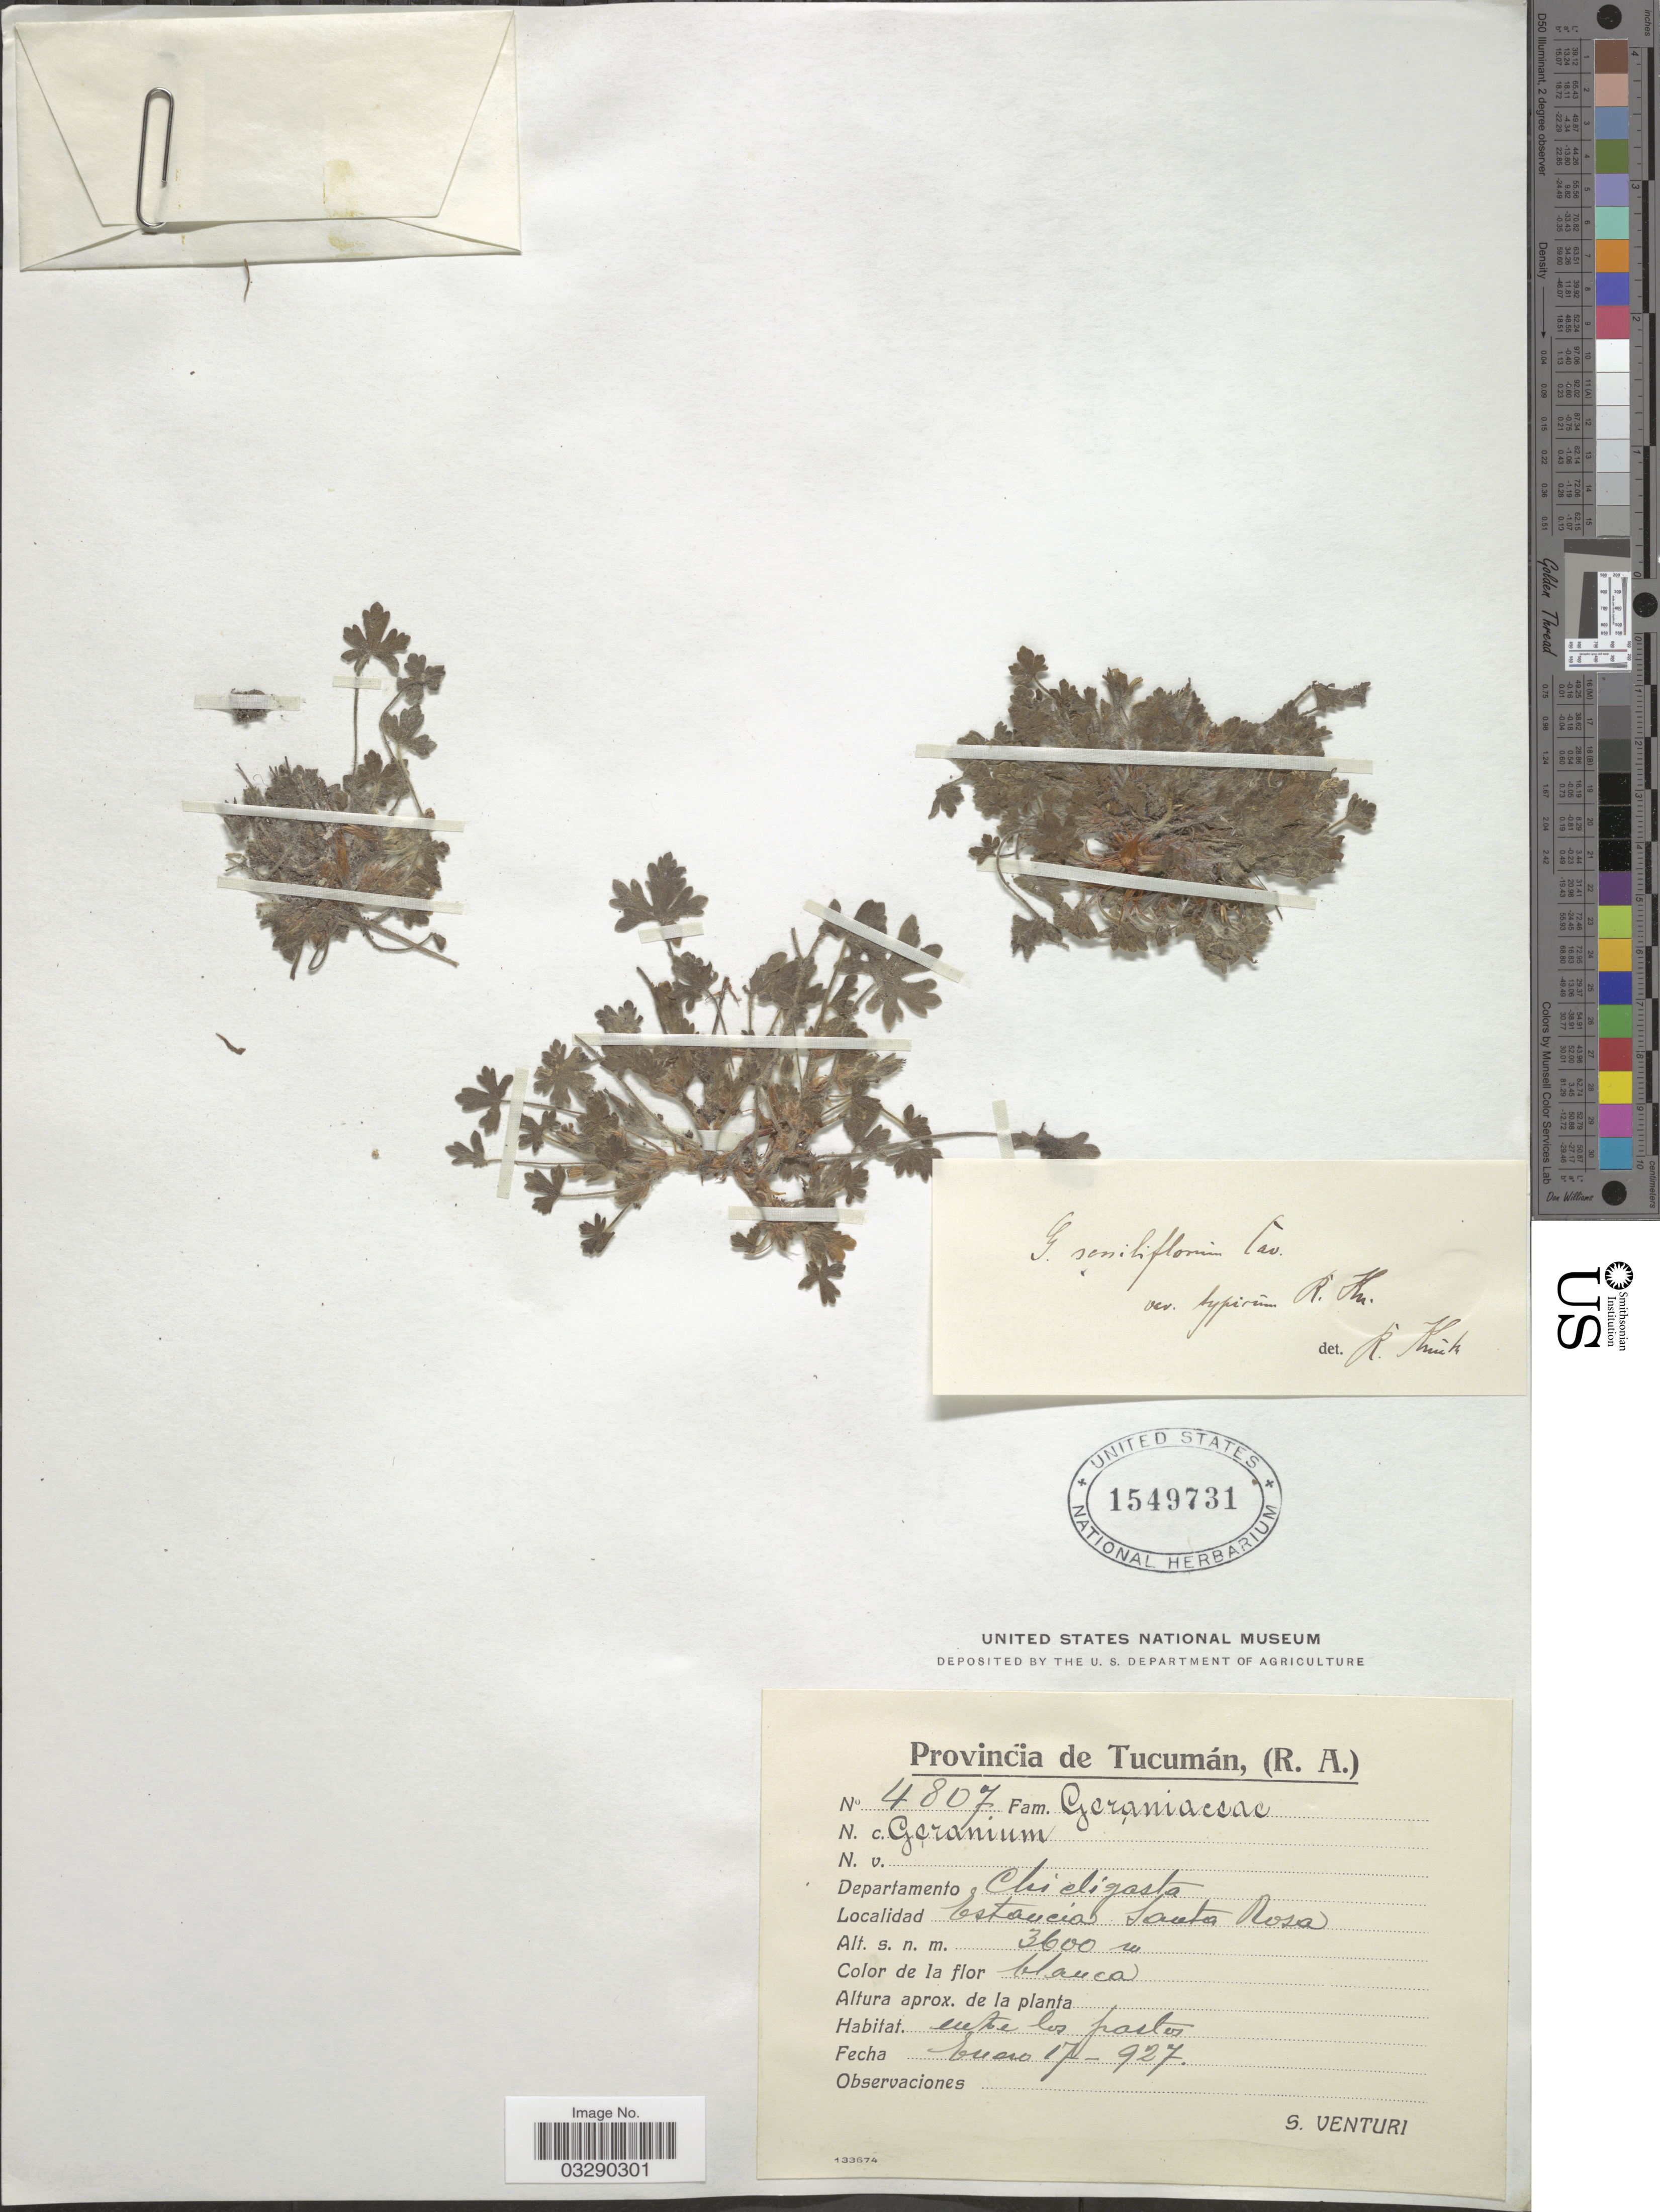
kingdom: Plantae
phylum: Tracheophyta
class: Magnoliopsida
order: Geraniales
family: Geraniaceae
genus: Geranium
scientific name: Geranium sessiliflorum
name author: Cav.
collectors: S. Venturi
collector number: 4807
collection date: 1927-01-17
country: Argentina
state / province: Tucuman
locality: Departamento Chicligasta.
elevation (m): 3600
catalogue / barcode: US 1549731